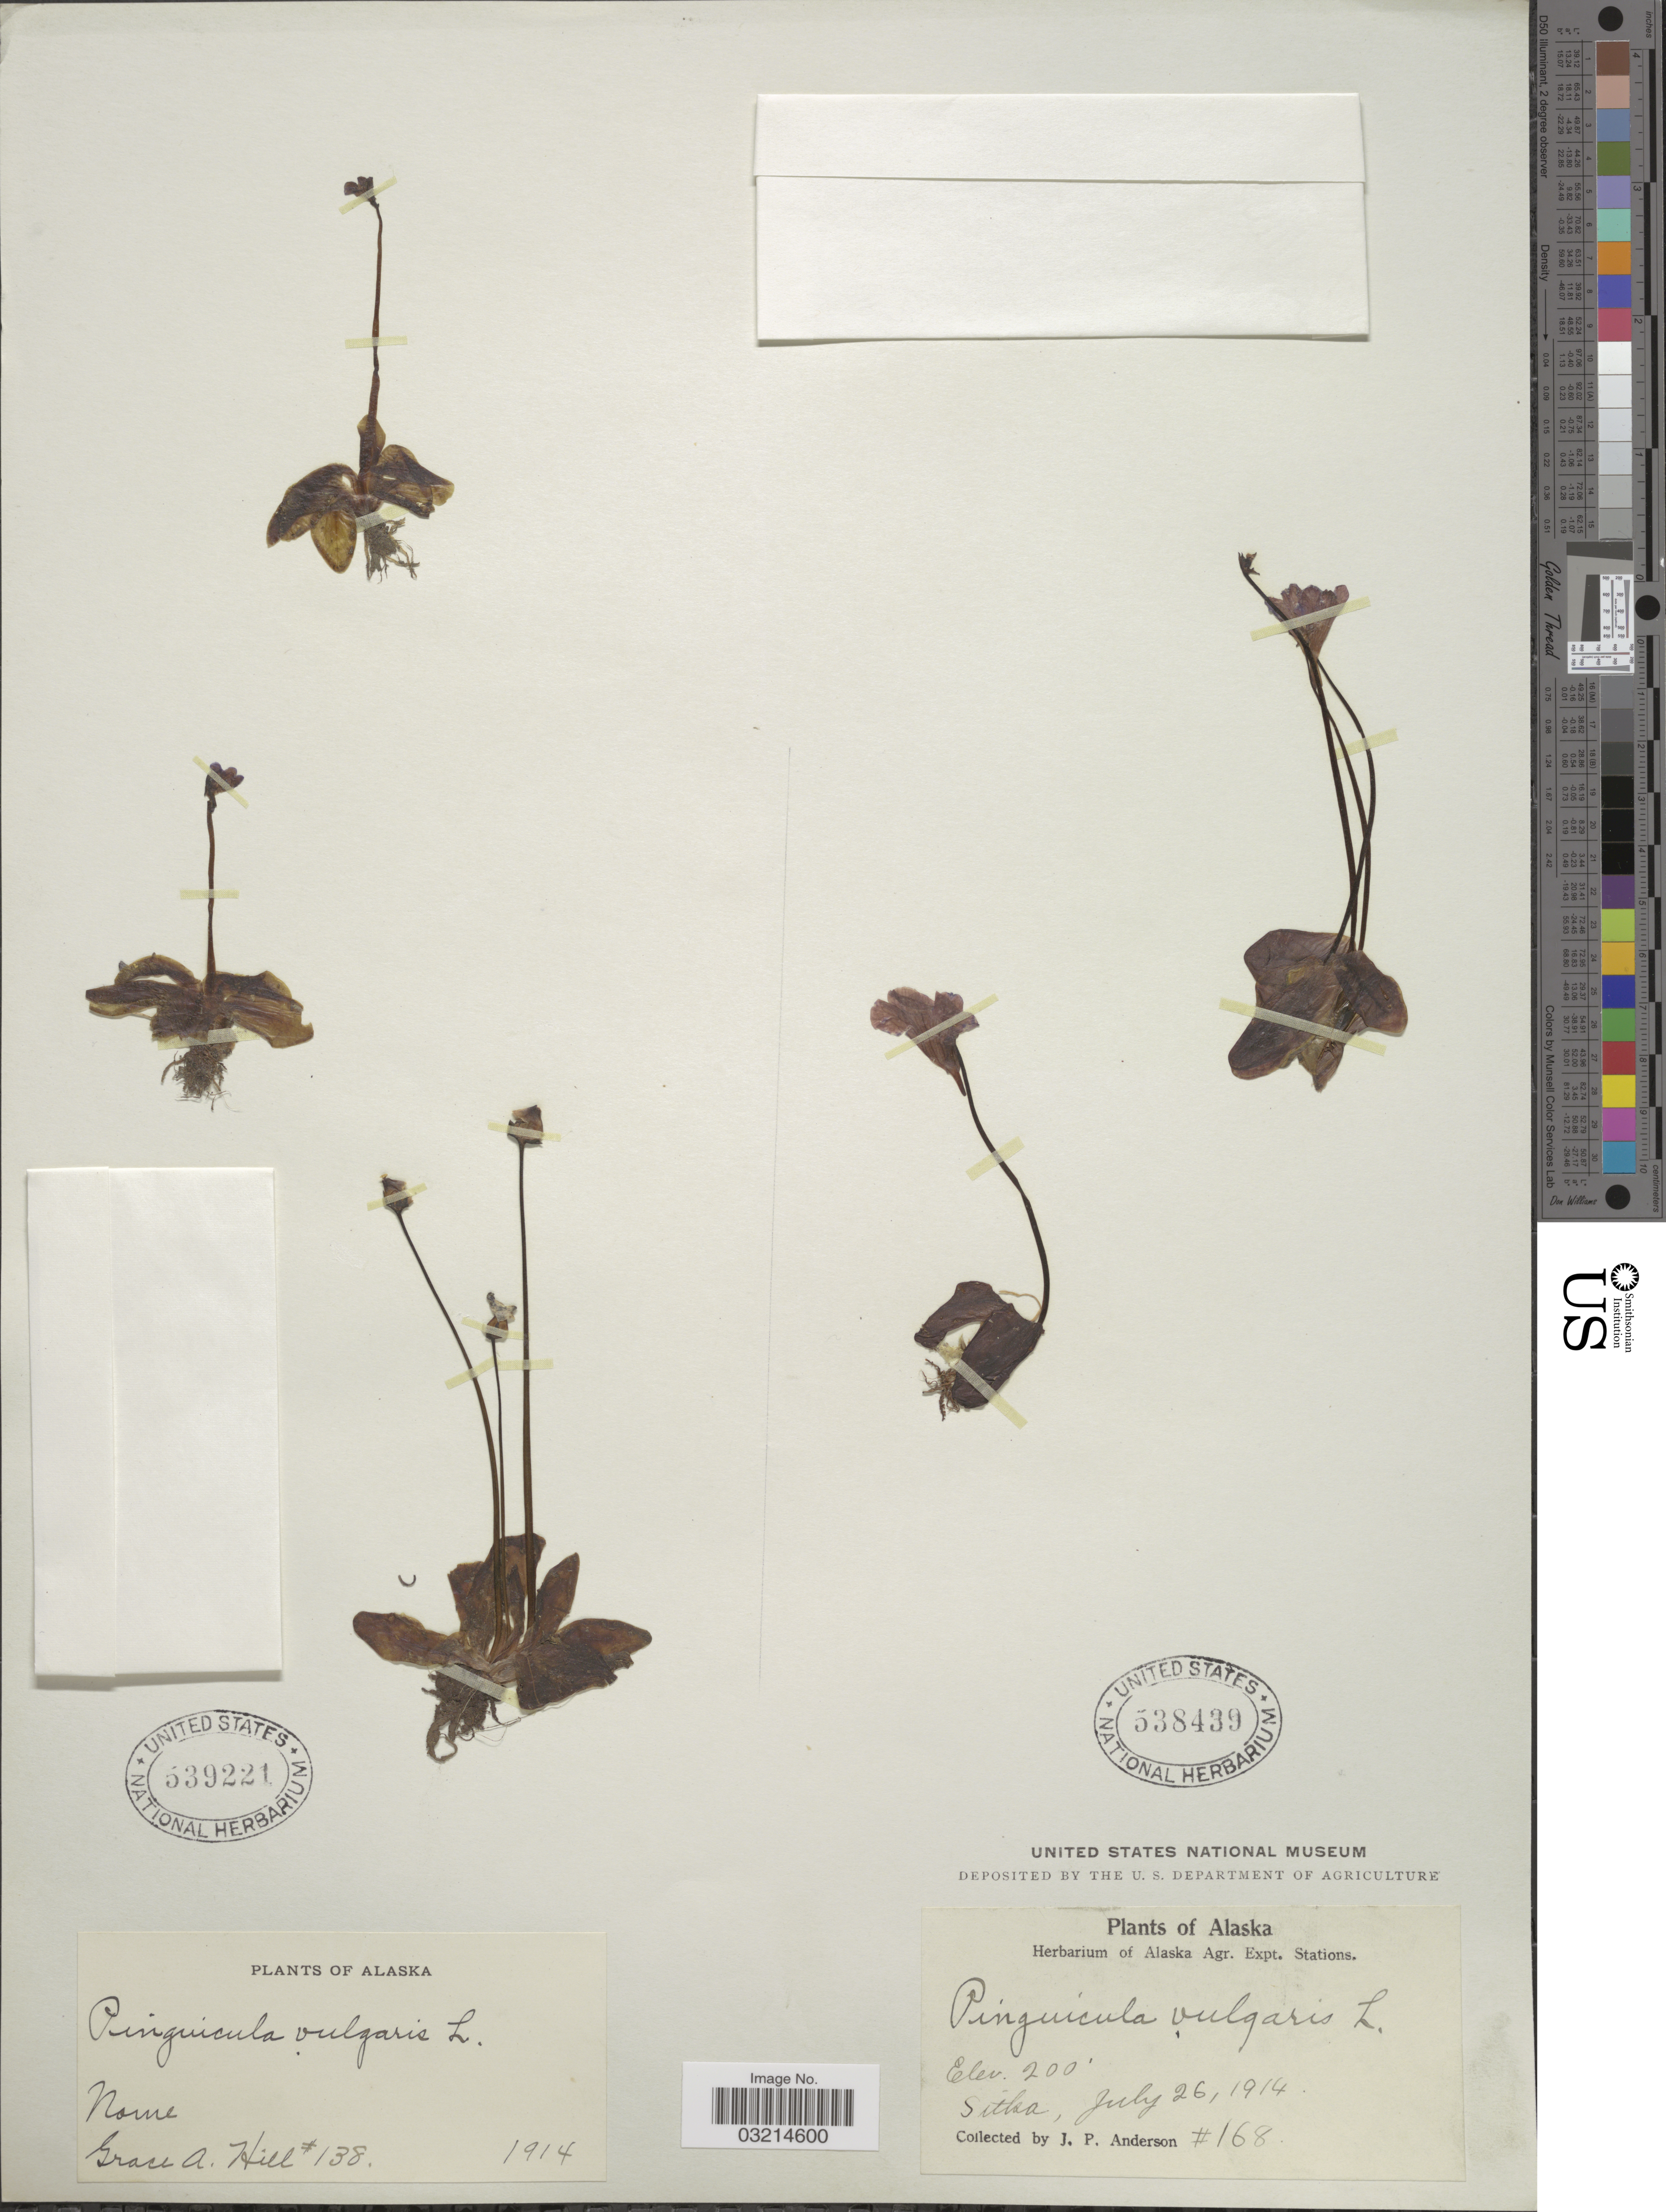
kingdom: Plantae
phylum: Tracheophyta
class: Magnoliopsida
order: Lamiales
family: Lentibulariaceae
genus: Pinguicula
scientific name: Pinguicula vulgaris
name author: L.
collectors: G. A. Hill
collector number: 138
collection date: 1914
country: United States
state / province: Alaska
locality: Nome.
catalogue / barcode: US 539221-2